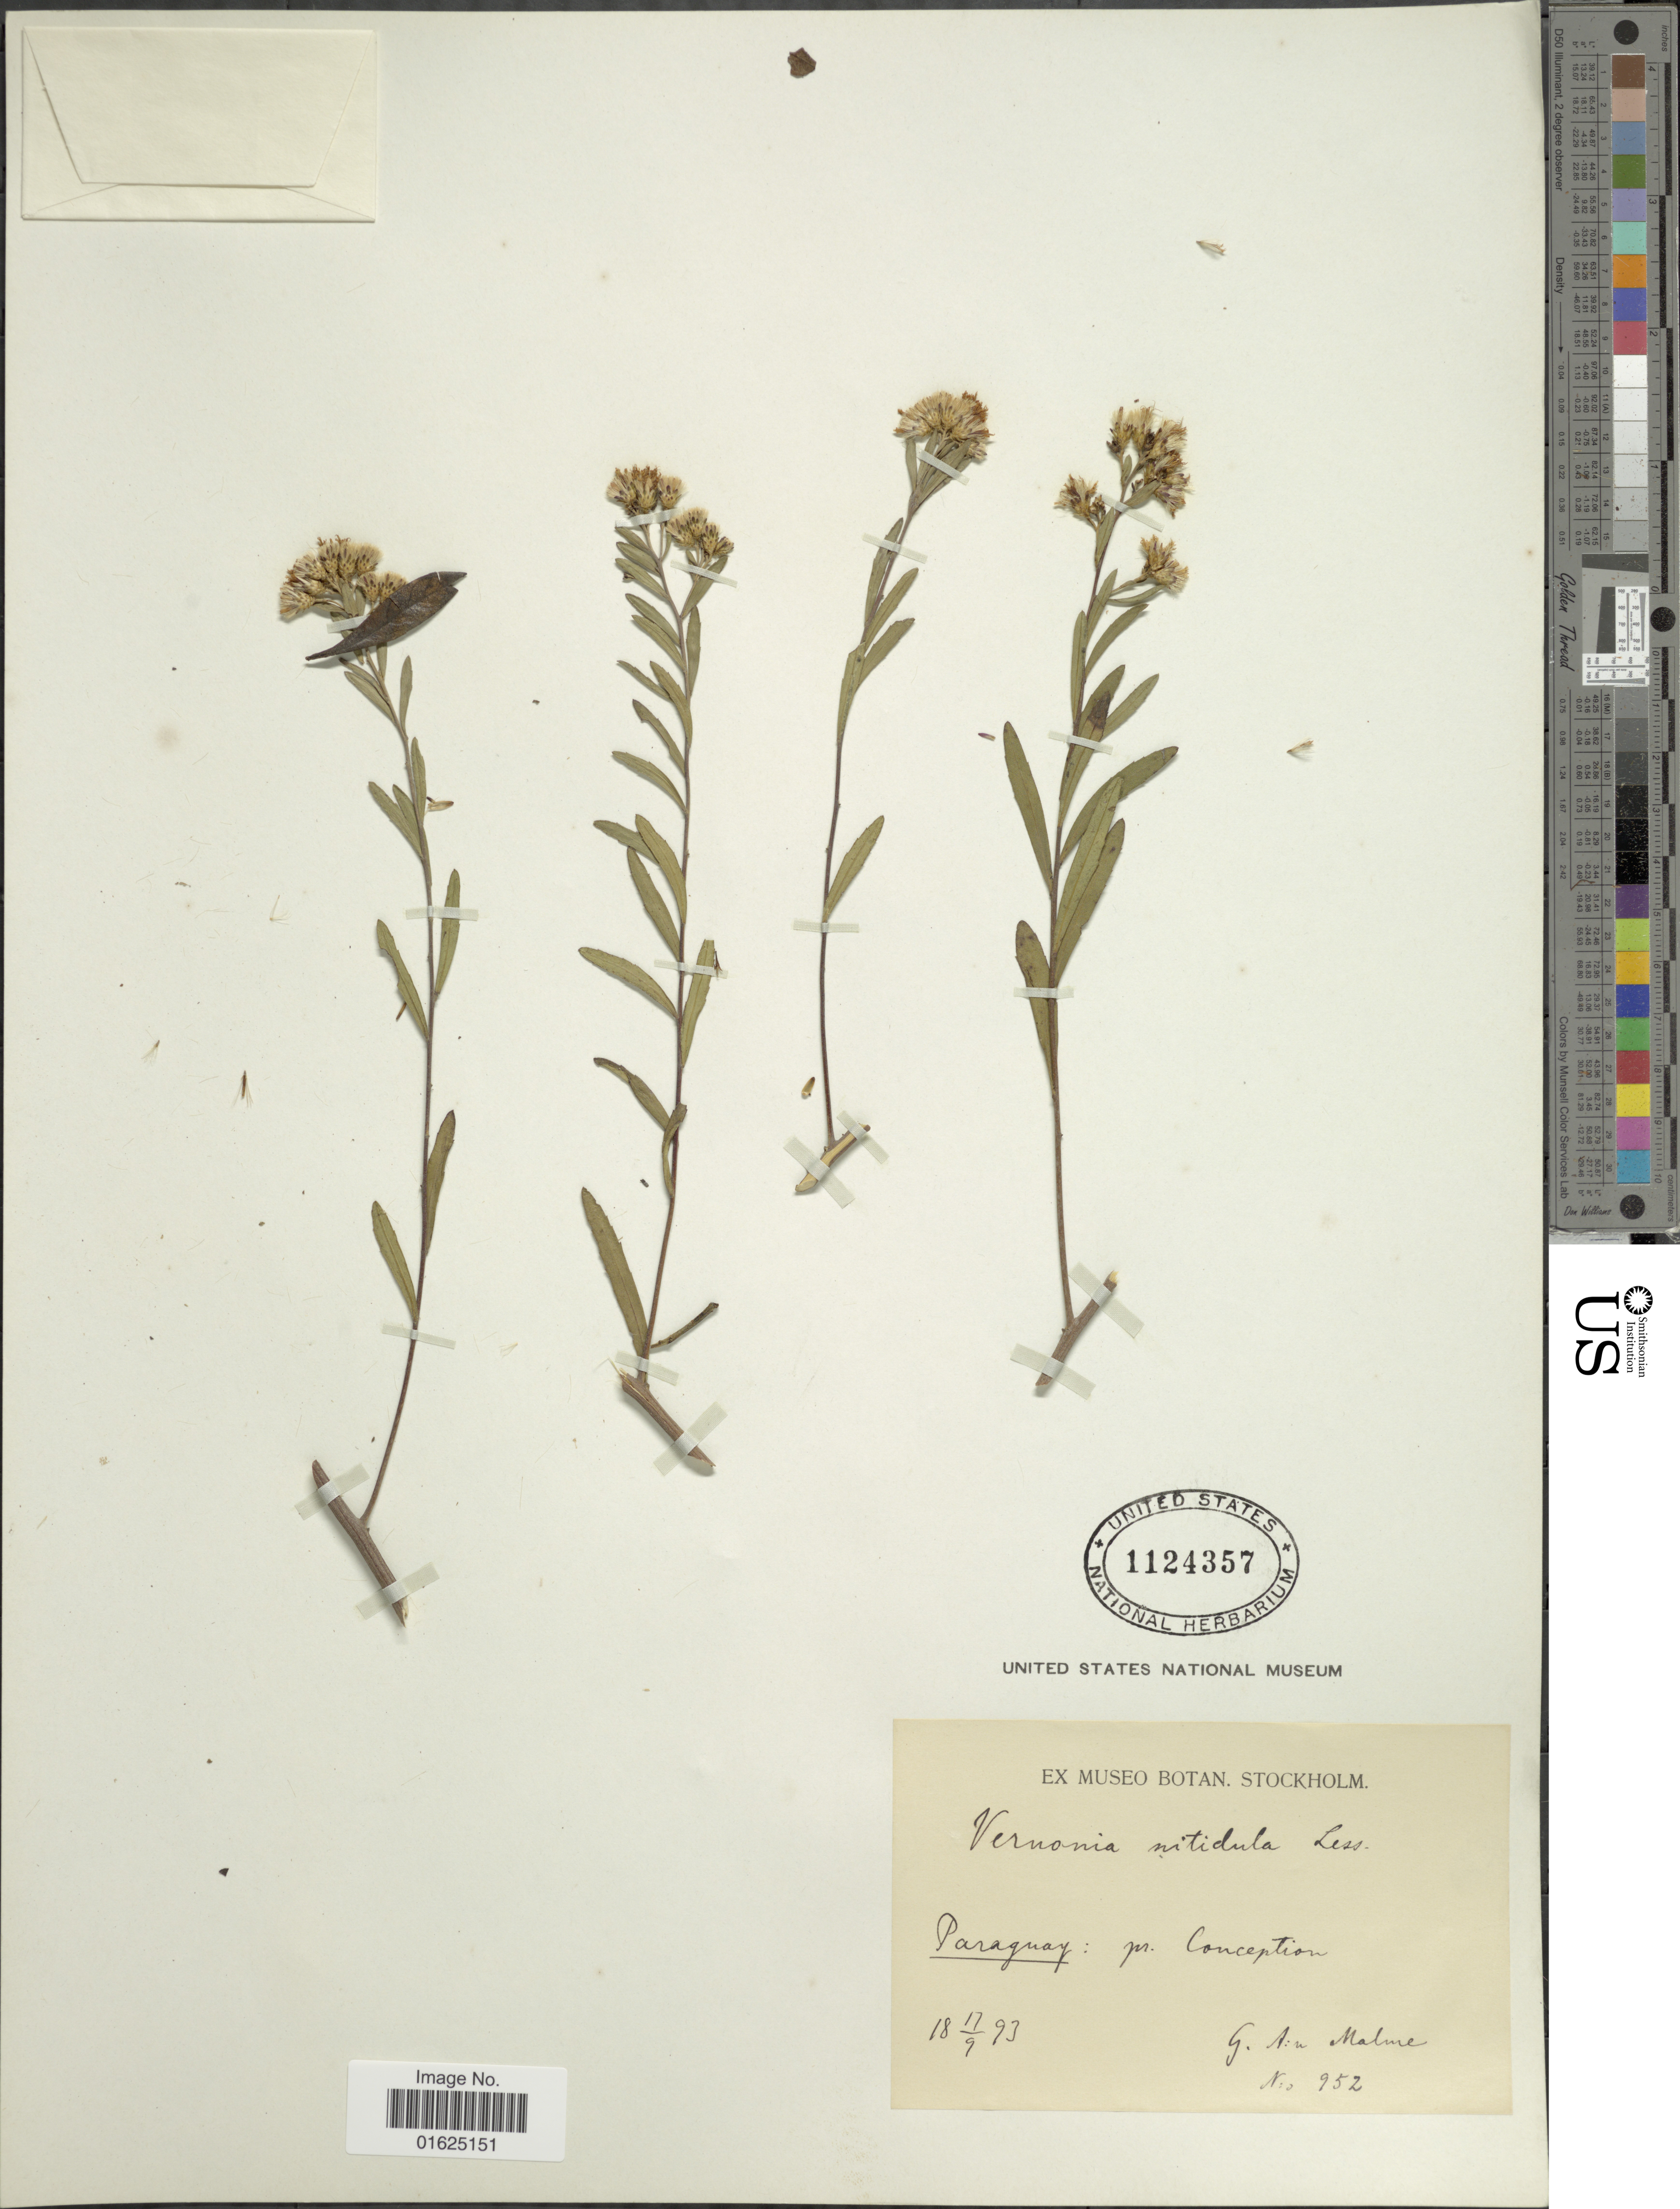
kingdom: Plantae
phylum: Tracheophyta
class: Magnoliopsida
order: Asterales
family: Asteraceae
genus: Vernonanthura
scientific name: Vernonanthura montevidensis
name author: (Spreng.) H. Rob.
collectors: G. O. A. Malme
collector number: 952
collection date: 1893-09-17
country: Paraguay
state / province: Concepcion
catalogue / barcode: US 1124357